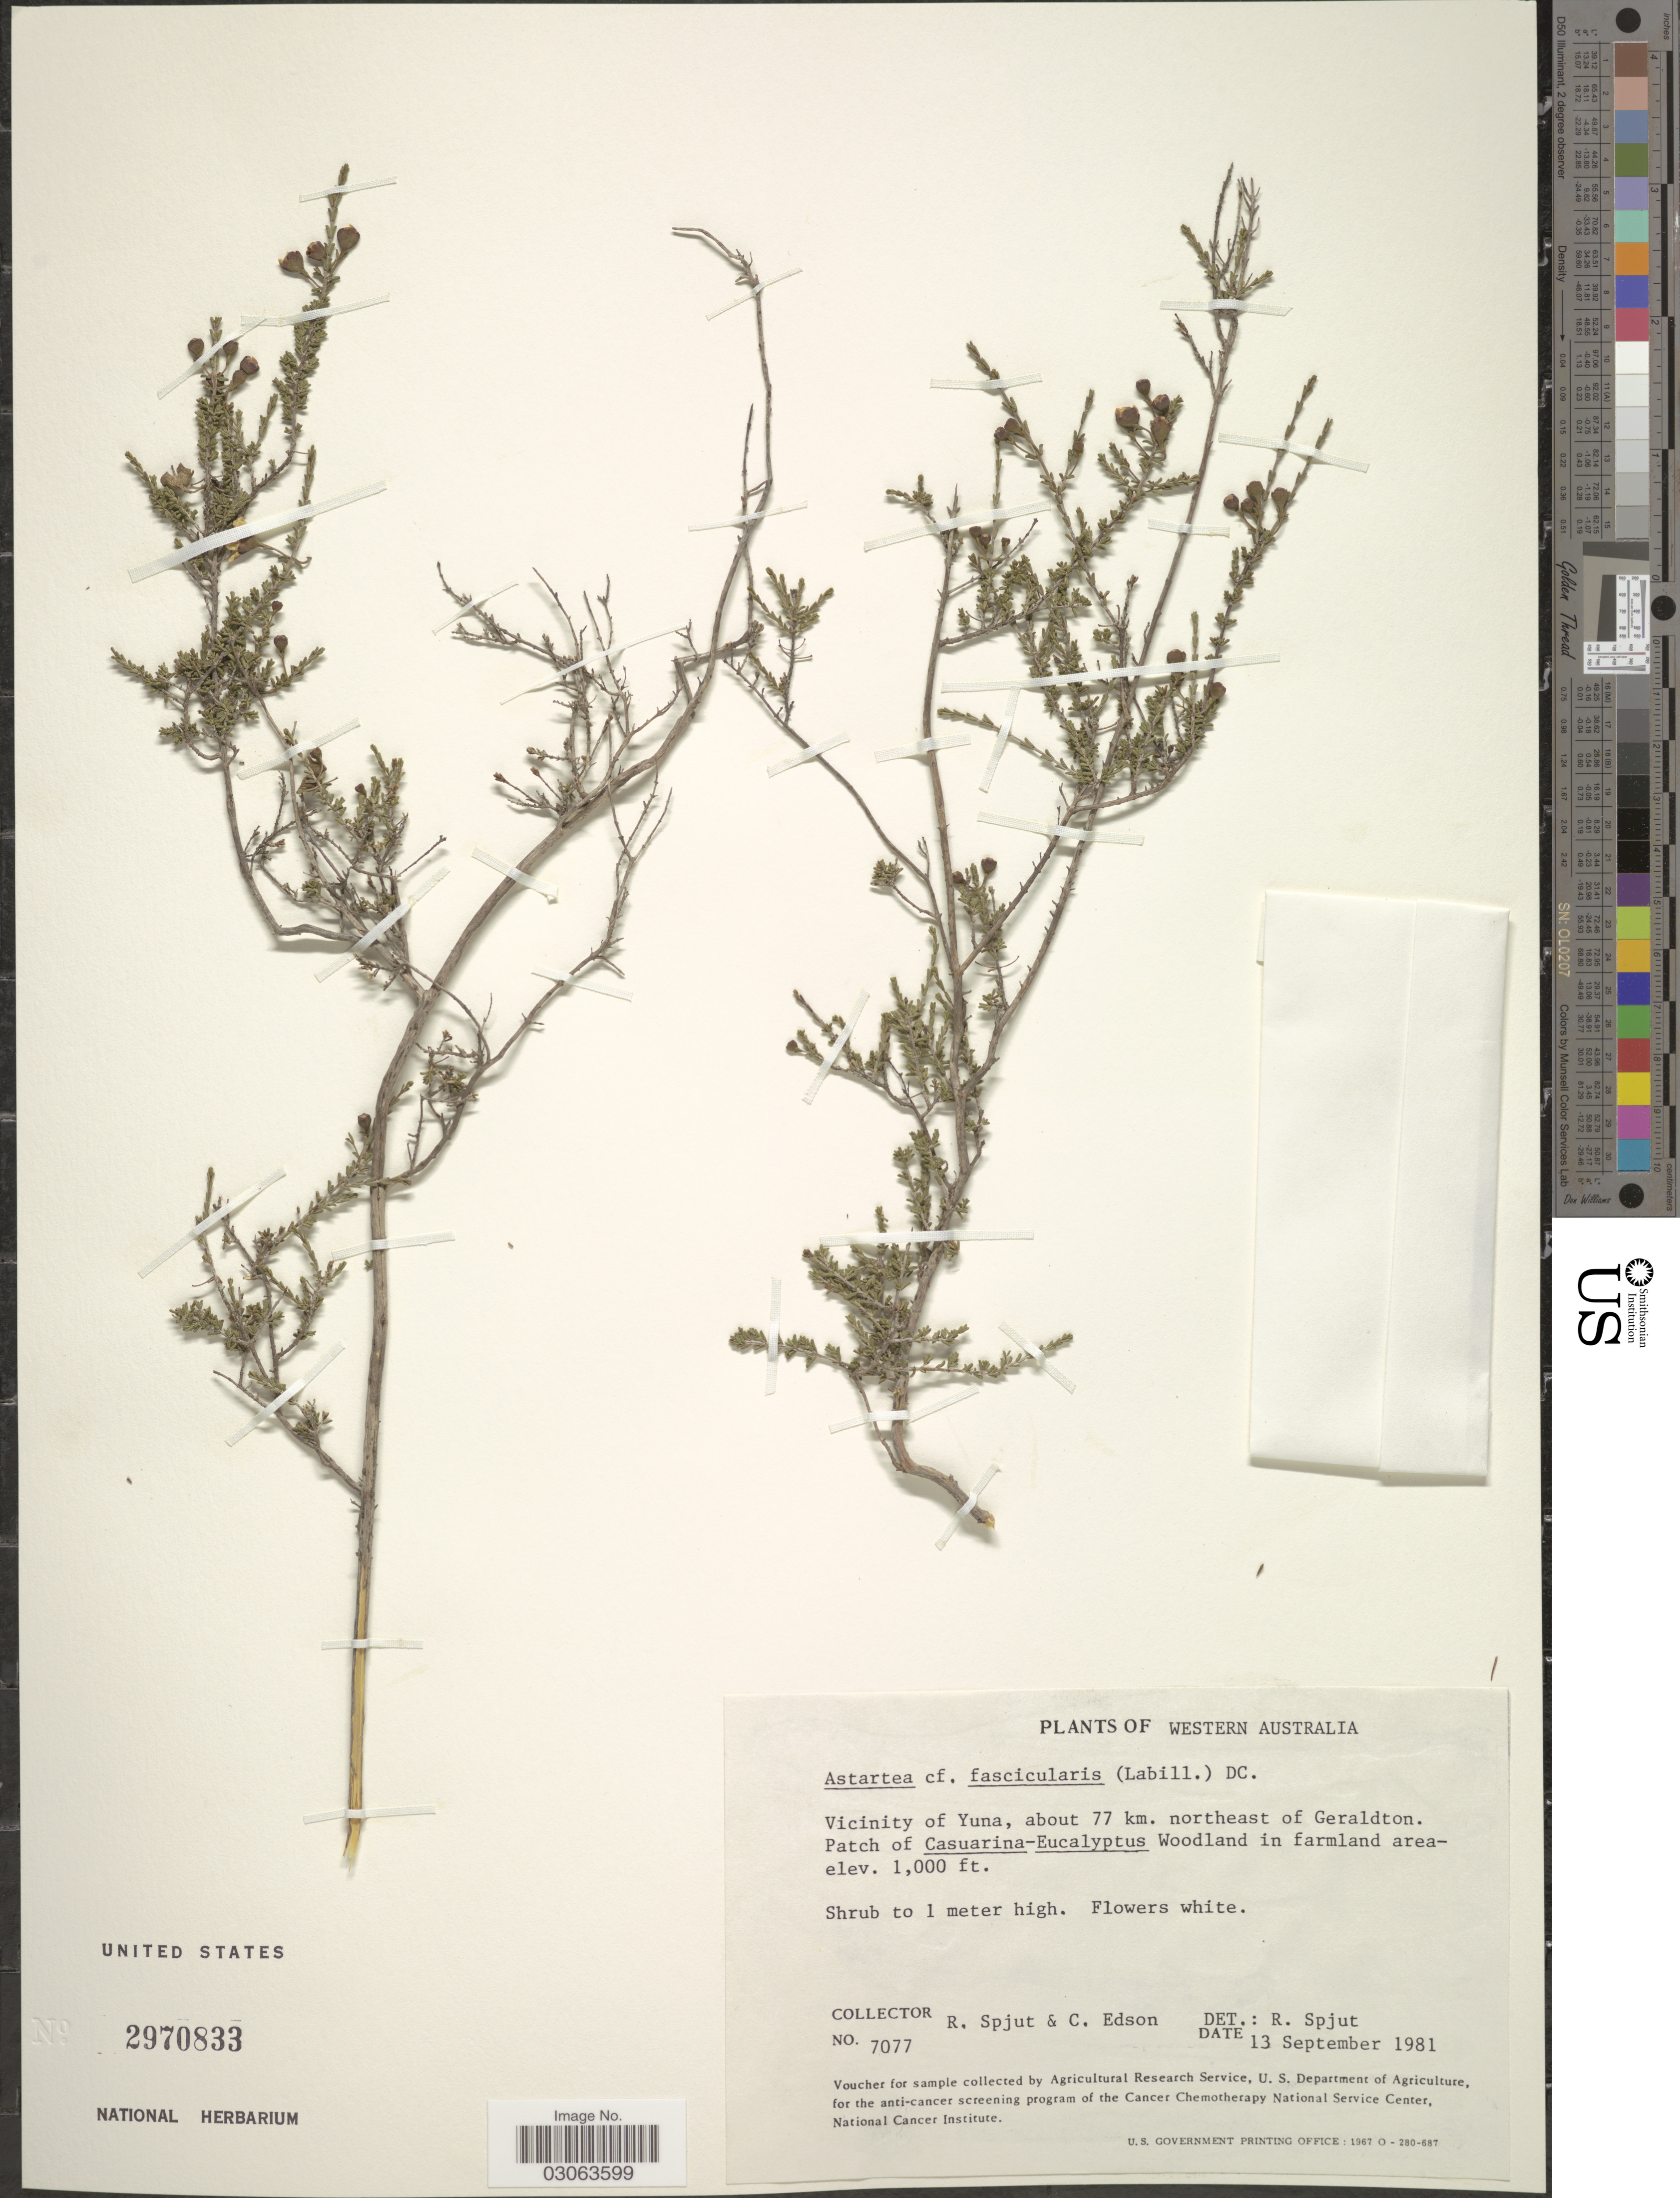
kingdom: Plantae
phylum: Tracheophyta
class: Magnoliopsida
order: Myrtales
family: Myrtaceae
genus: Baeckea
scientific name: Baeckea sp.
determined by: Rye, B. L.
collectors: R. Spjut & C. Edson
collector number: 7077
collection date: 1981-09-13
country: Australia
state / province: Western Australia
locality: Vicinity of Yuna, about 77 km. northeast of Geraldton.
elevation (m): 305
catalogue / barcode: US 2970833